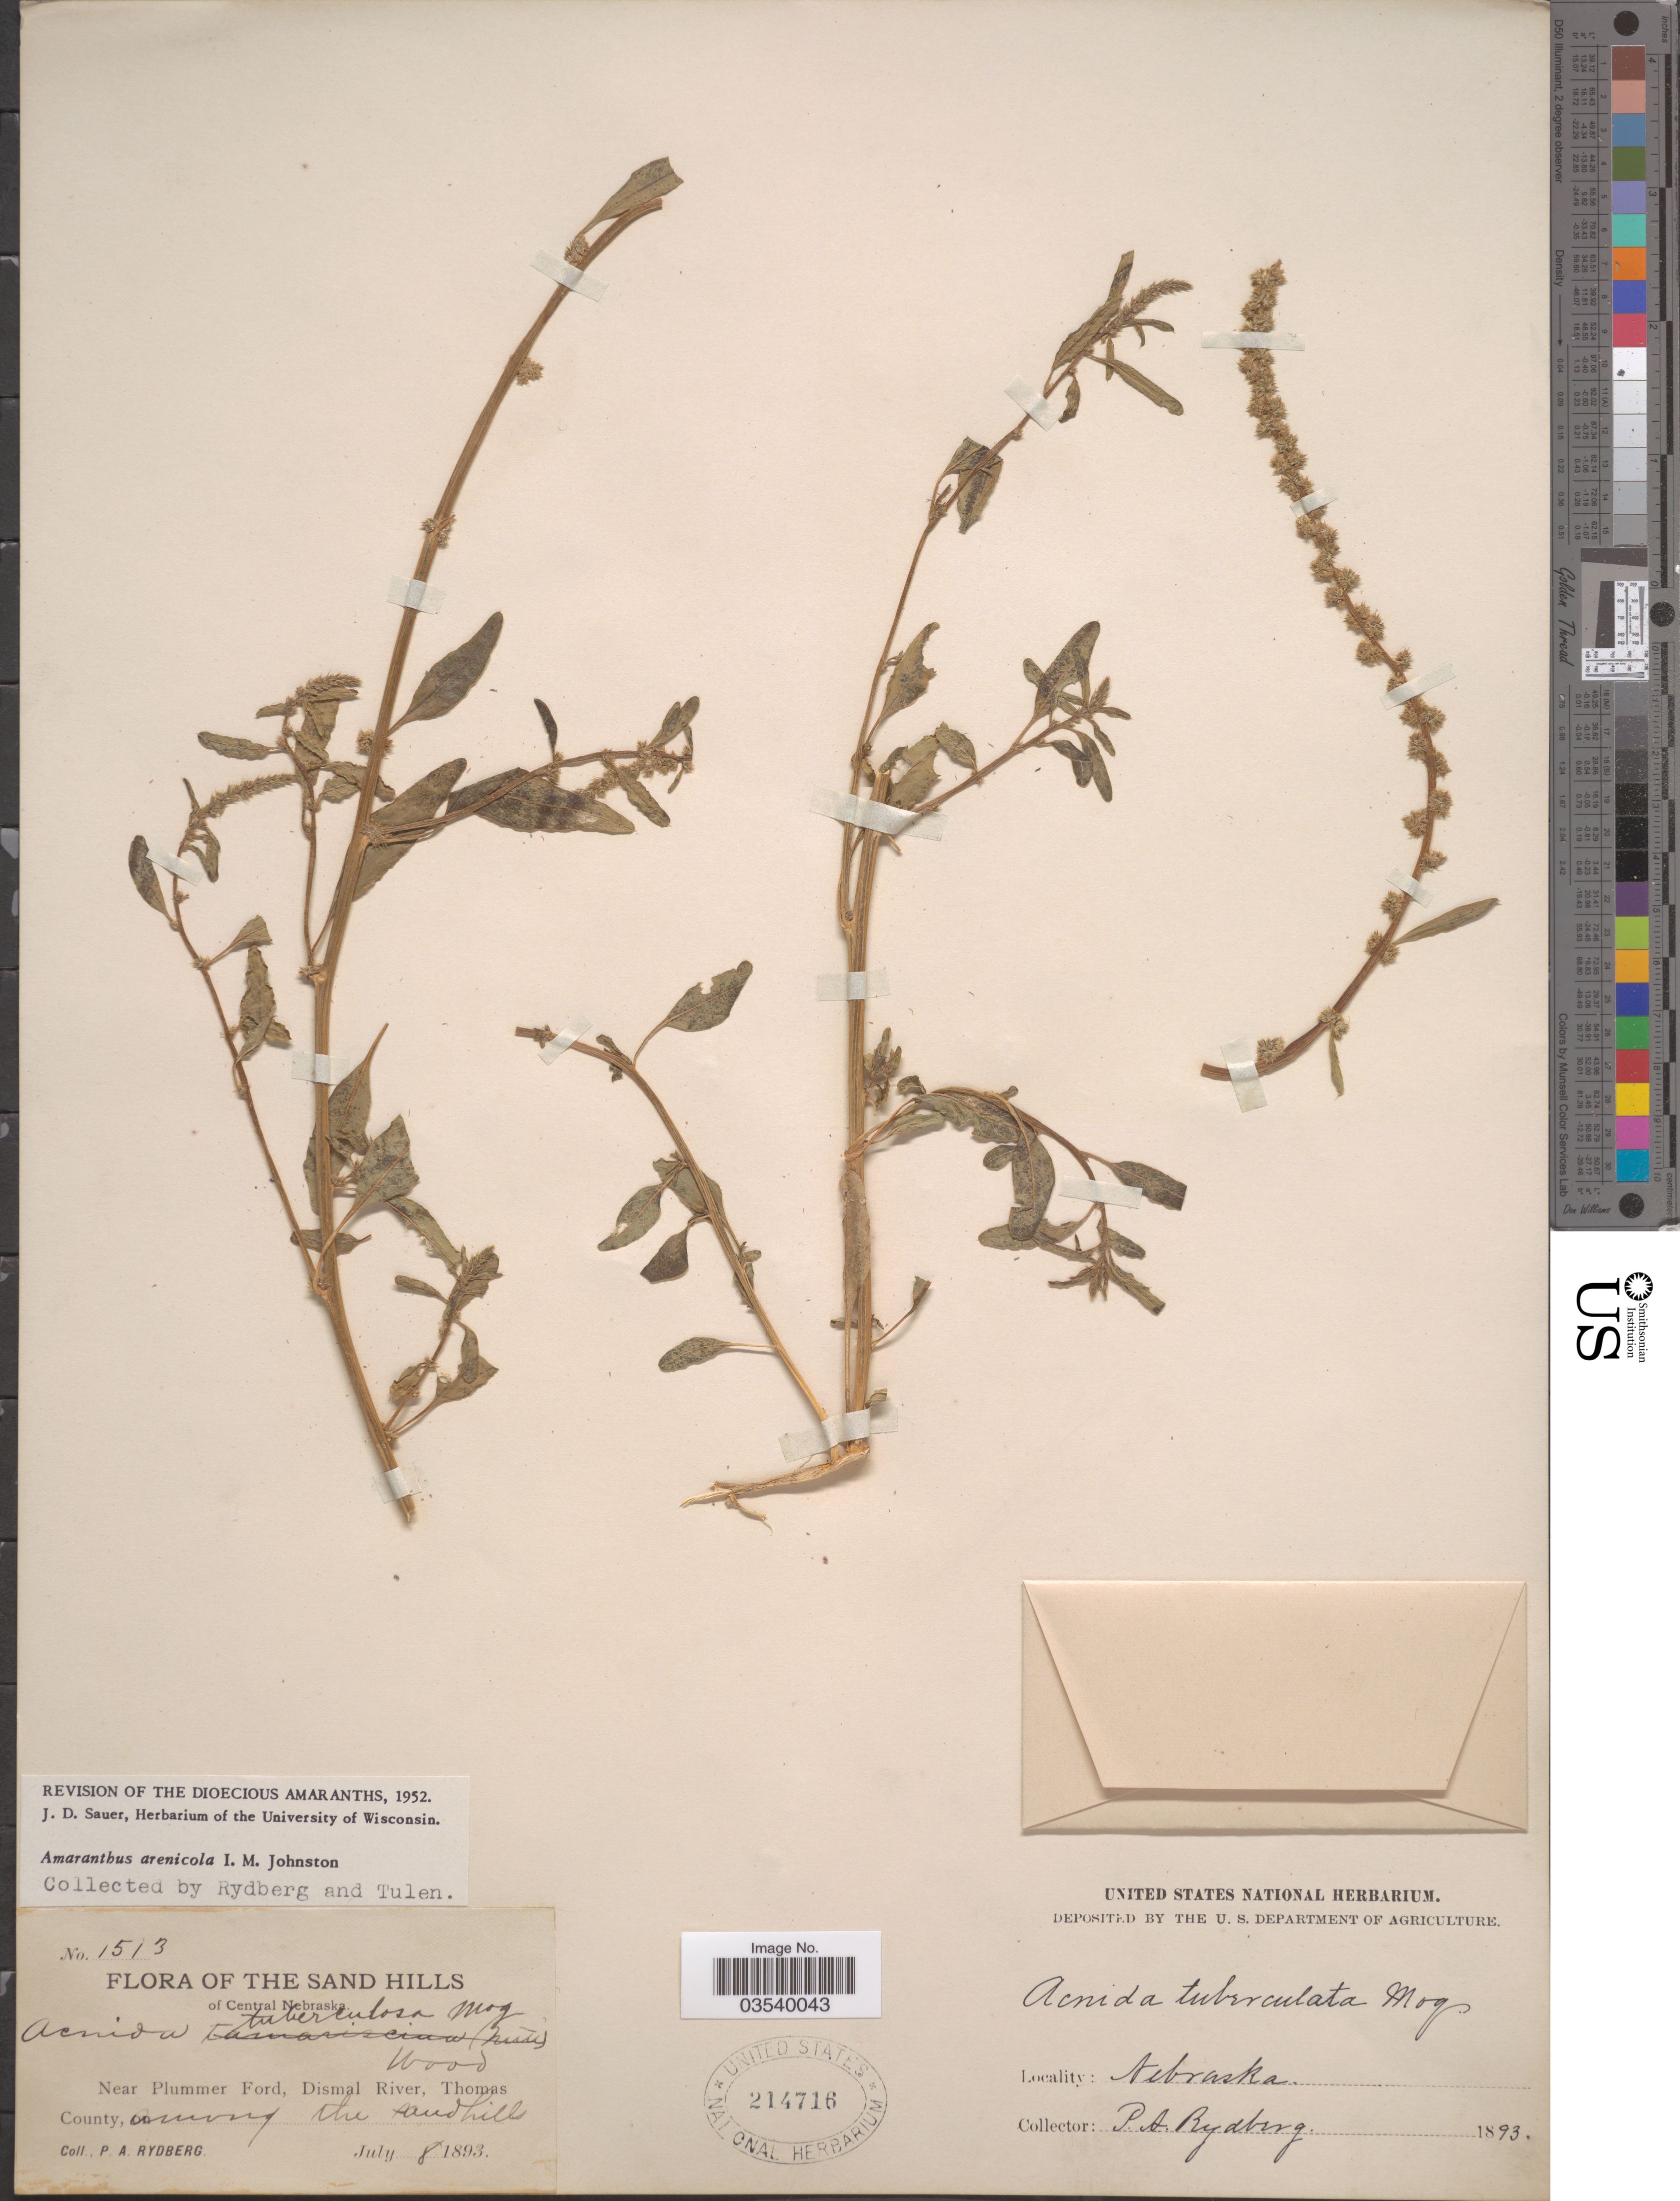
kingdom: Plantae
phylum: Tracheophyta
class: Magnoliopsida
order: Caryophyllales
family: Amaranthaceae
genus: Amaranthus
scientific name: Amaranthus arenicola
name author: I.M. Johnst.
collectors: P. A. Rydberg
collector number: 1513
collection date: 1893-07-08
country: United States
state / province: Nebraska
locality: The Sand Hills of Central Nebraska. Near Plummer Ford, Dismal River, Thomas County.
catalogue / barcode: US 214716